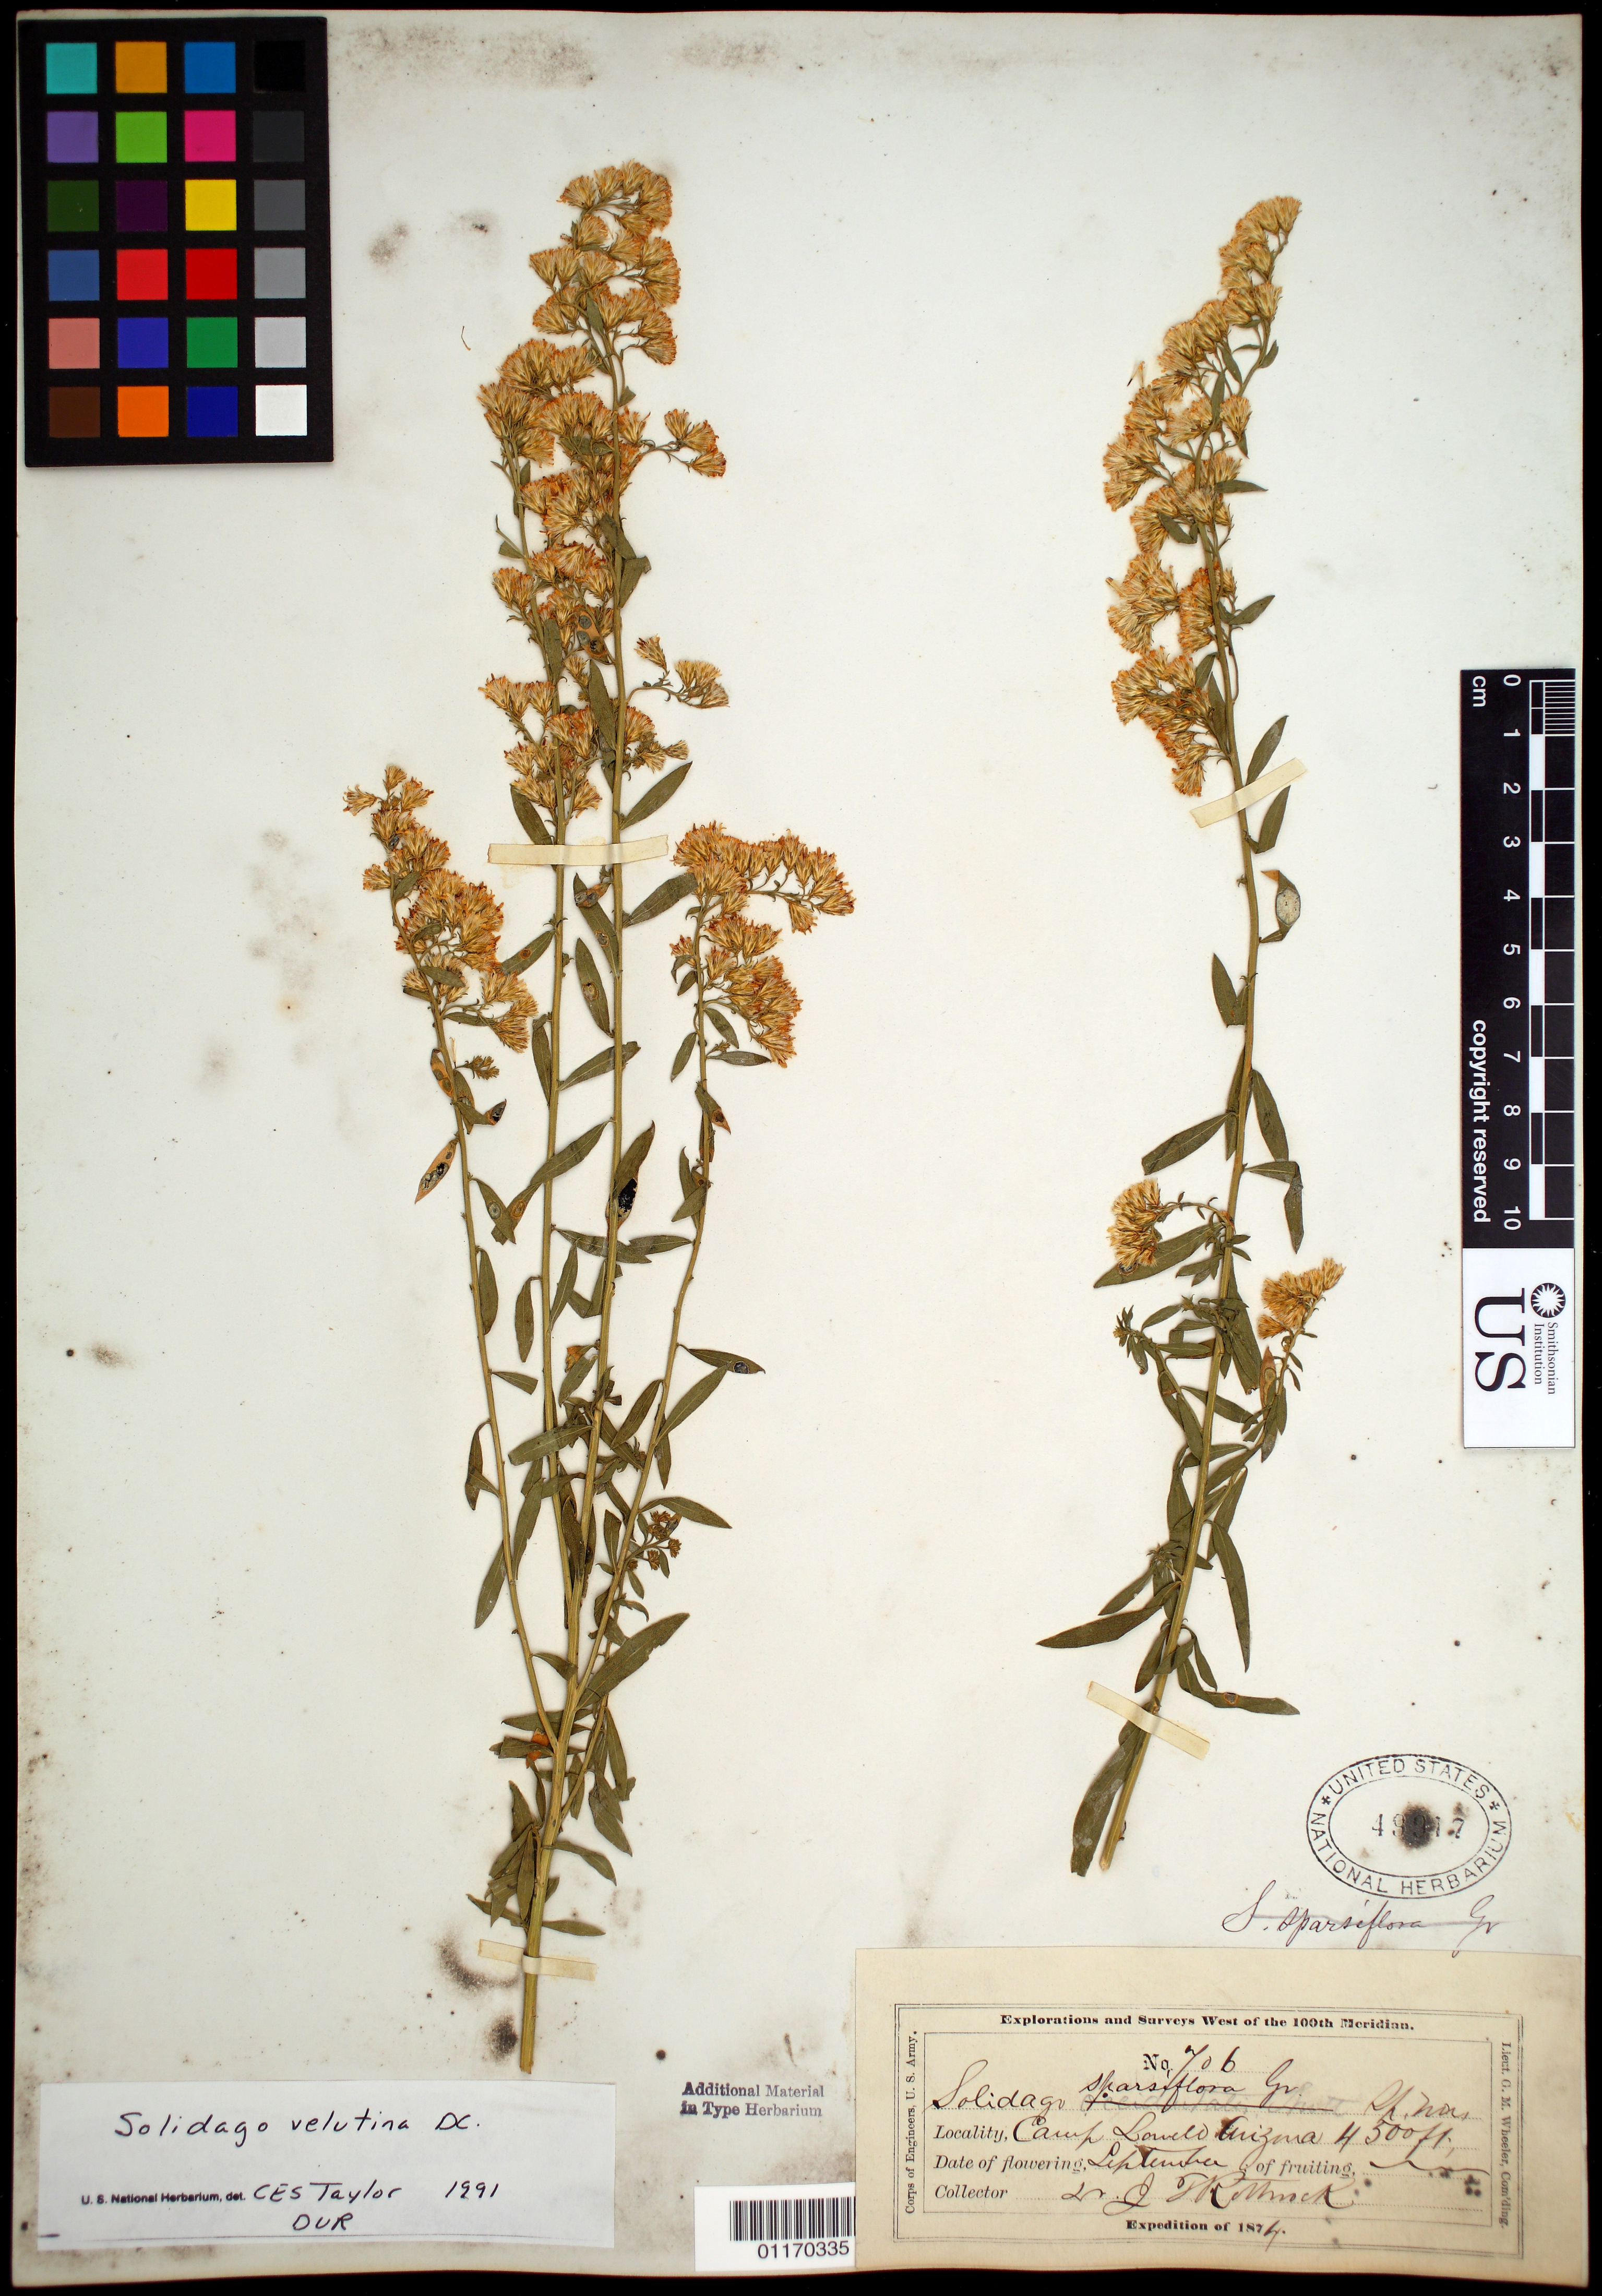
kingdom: Plantae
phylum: Tracheophyta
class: Magnoliopsida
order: Asterales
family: Asteraceae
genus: Solidago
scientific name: Solidago velutina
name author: DC.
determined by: Taylor, Constance E. S.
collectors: J. T. Rothrock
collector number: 706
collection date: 1874-09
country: United States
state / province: Arizona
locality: Camp Loweld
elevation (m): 1372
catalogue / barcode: US 49917